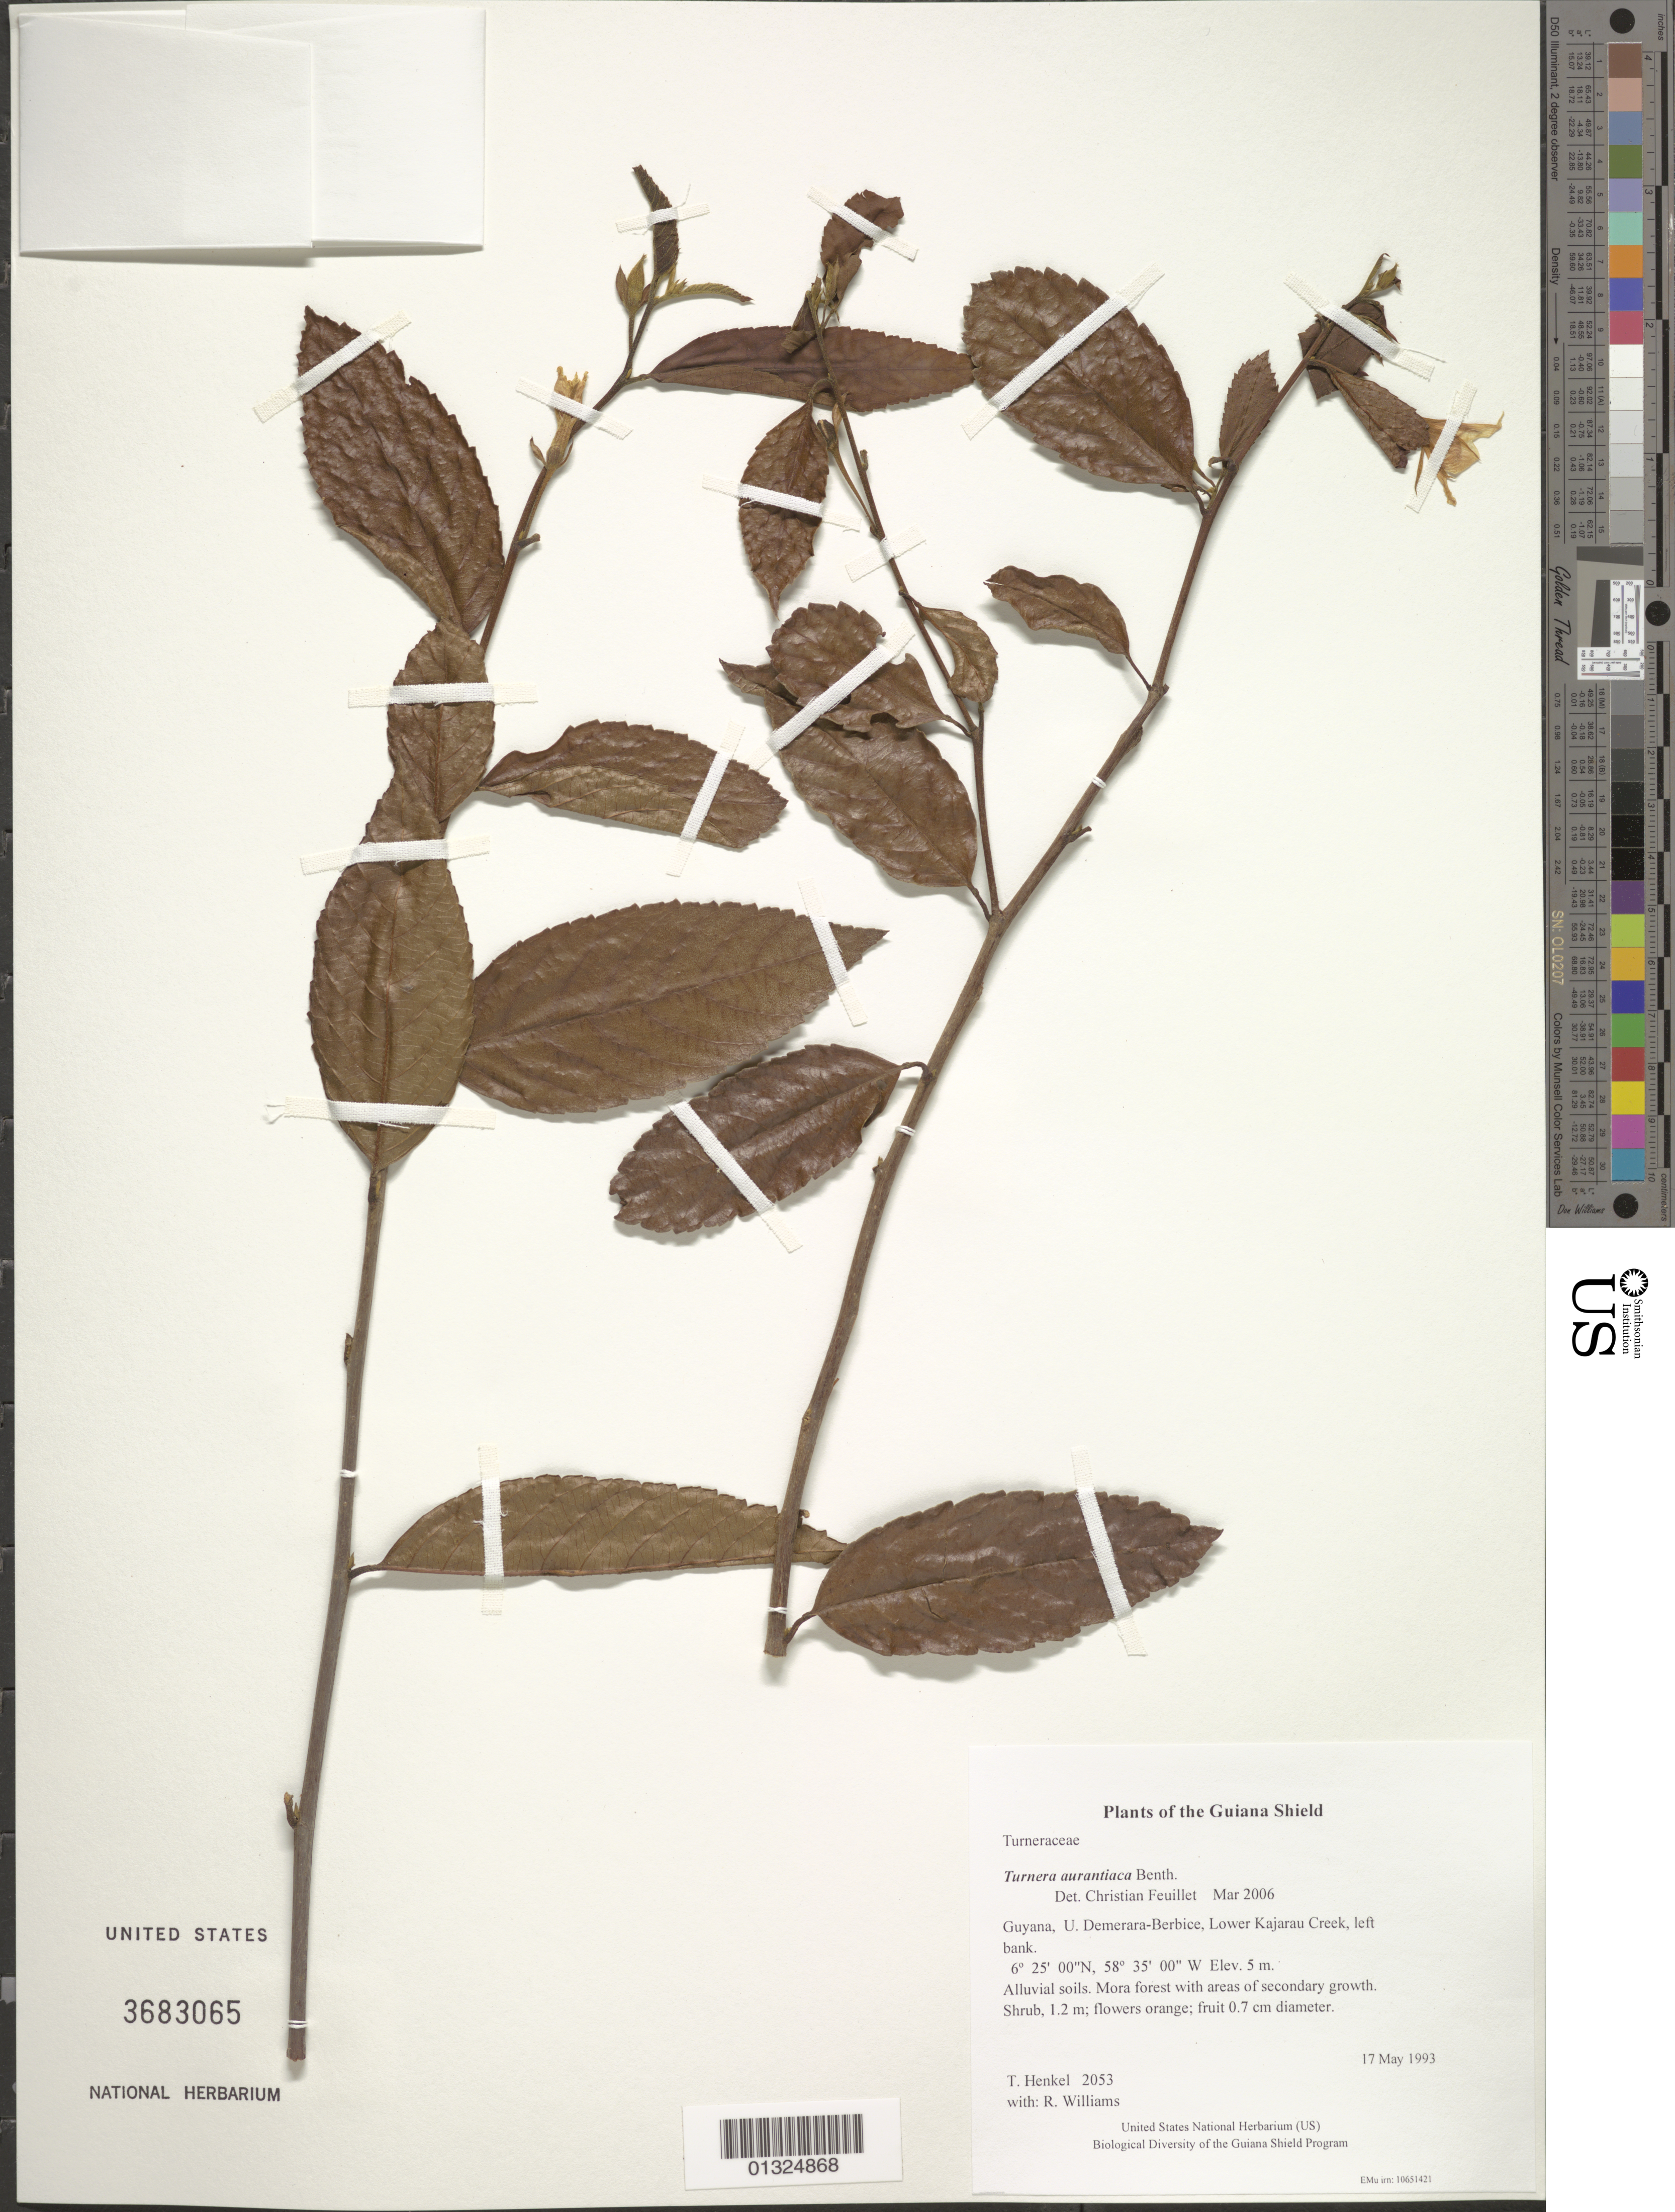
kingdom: Plantae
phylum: Tracheophyta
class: Magnoliopsida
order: Malpighiales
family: Turneraceae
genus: Turnera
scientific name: Turnera aurantiaca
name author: Benth.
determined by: Feuillet, C.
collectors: T. Henkel & R. Williams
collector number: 2053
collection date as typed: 17 May 1993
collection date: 1993-05-17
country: Guyana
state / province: U. Demerara-Berbice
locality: Lower Kajarau Creek, left bank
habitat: Alluvial soils. Mora forest with areas of secondary growth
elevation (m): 5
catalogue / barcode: US 3683065